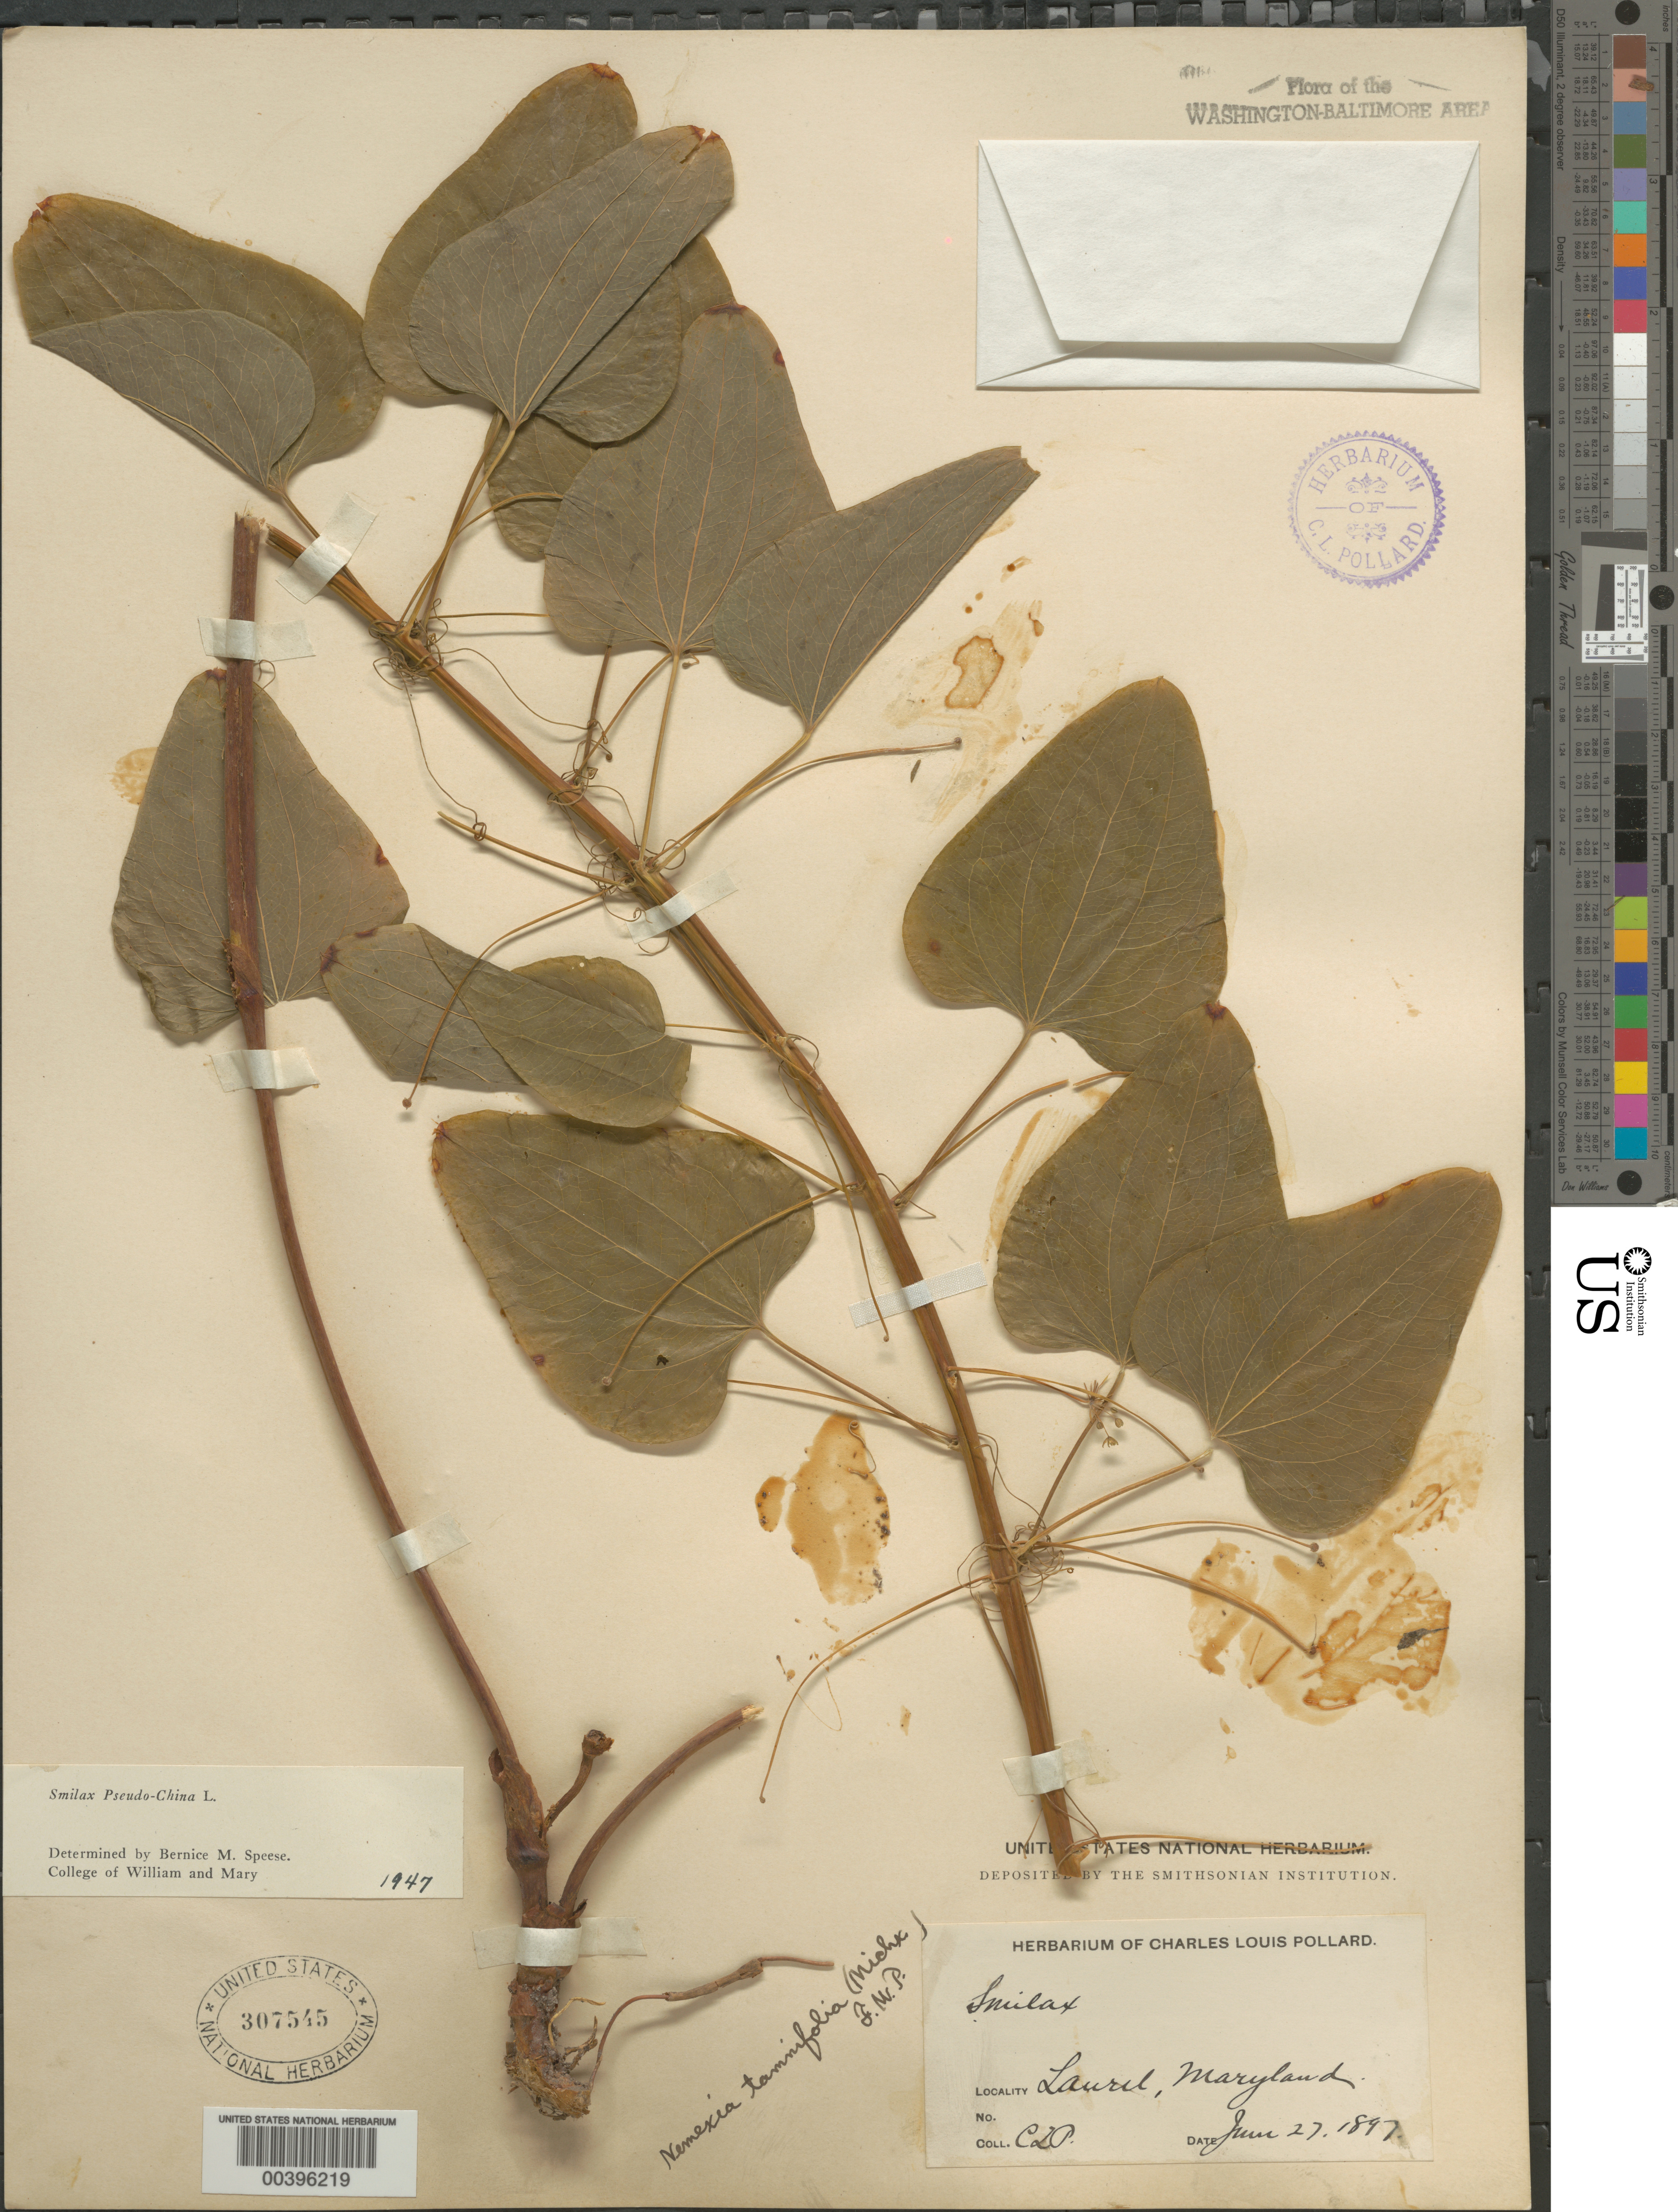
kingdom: Plantae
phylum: Tracheophyta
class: Liliopsida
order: Liliales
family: Smilacaceae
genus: Smilax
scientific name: Smilax pseudochina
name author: L.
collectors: C. L. Pollard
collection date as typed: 27 Jun 1897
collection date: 1897-06-27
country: United States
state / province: Maryland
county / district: Prince George's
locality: Laurel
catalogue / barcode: US 307545